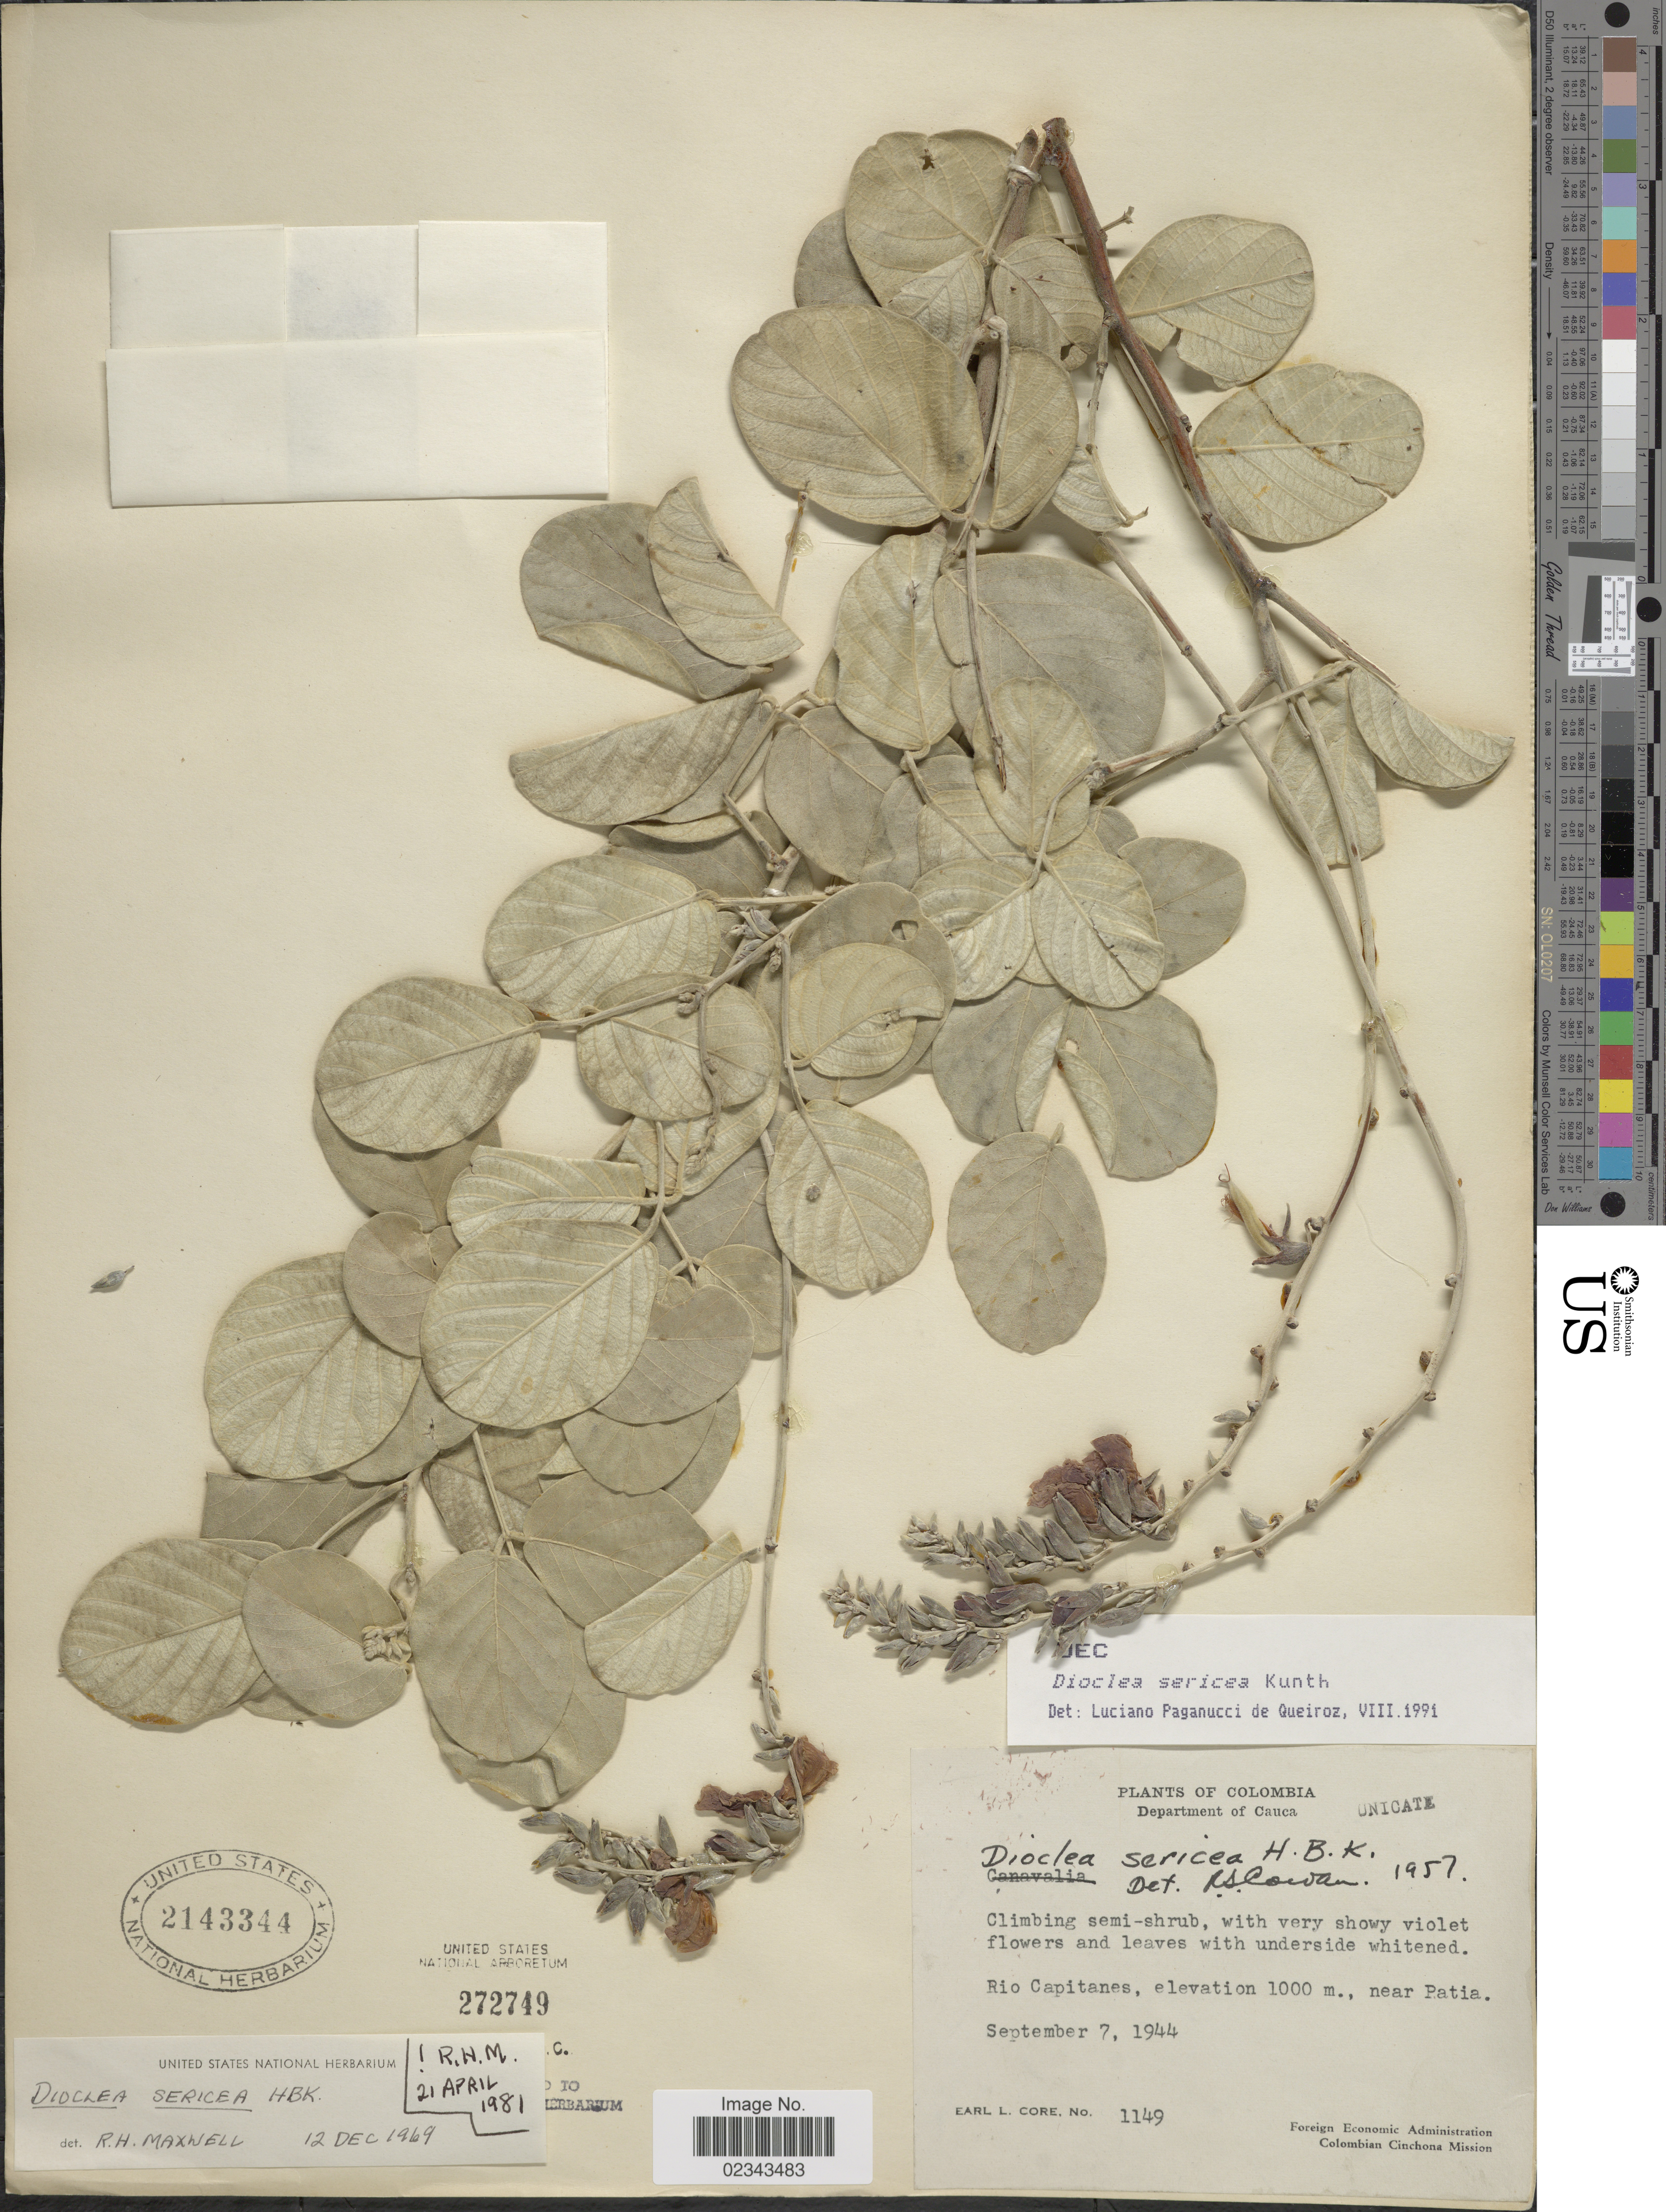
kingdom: Plantae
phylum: Tracheophyta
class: Magnoliopsida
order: Fabales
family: Fabaceae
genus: Dioclea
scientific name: Dioclea sericea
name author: Kunth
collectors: E. L. Core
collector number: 1149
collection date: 1944-09-07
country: Colombia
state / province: Cauca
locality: Rio Capitanes, near Patia.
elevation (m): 1000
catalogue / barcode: US 2143344